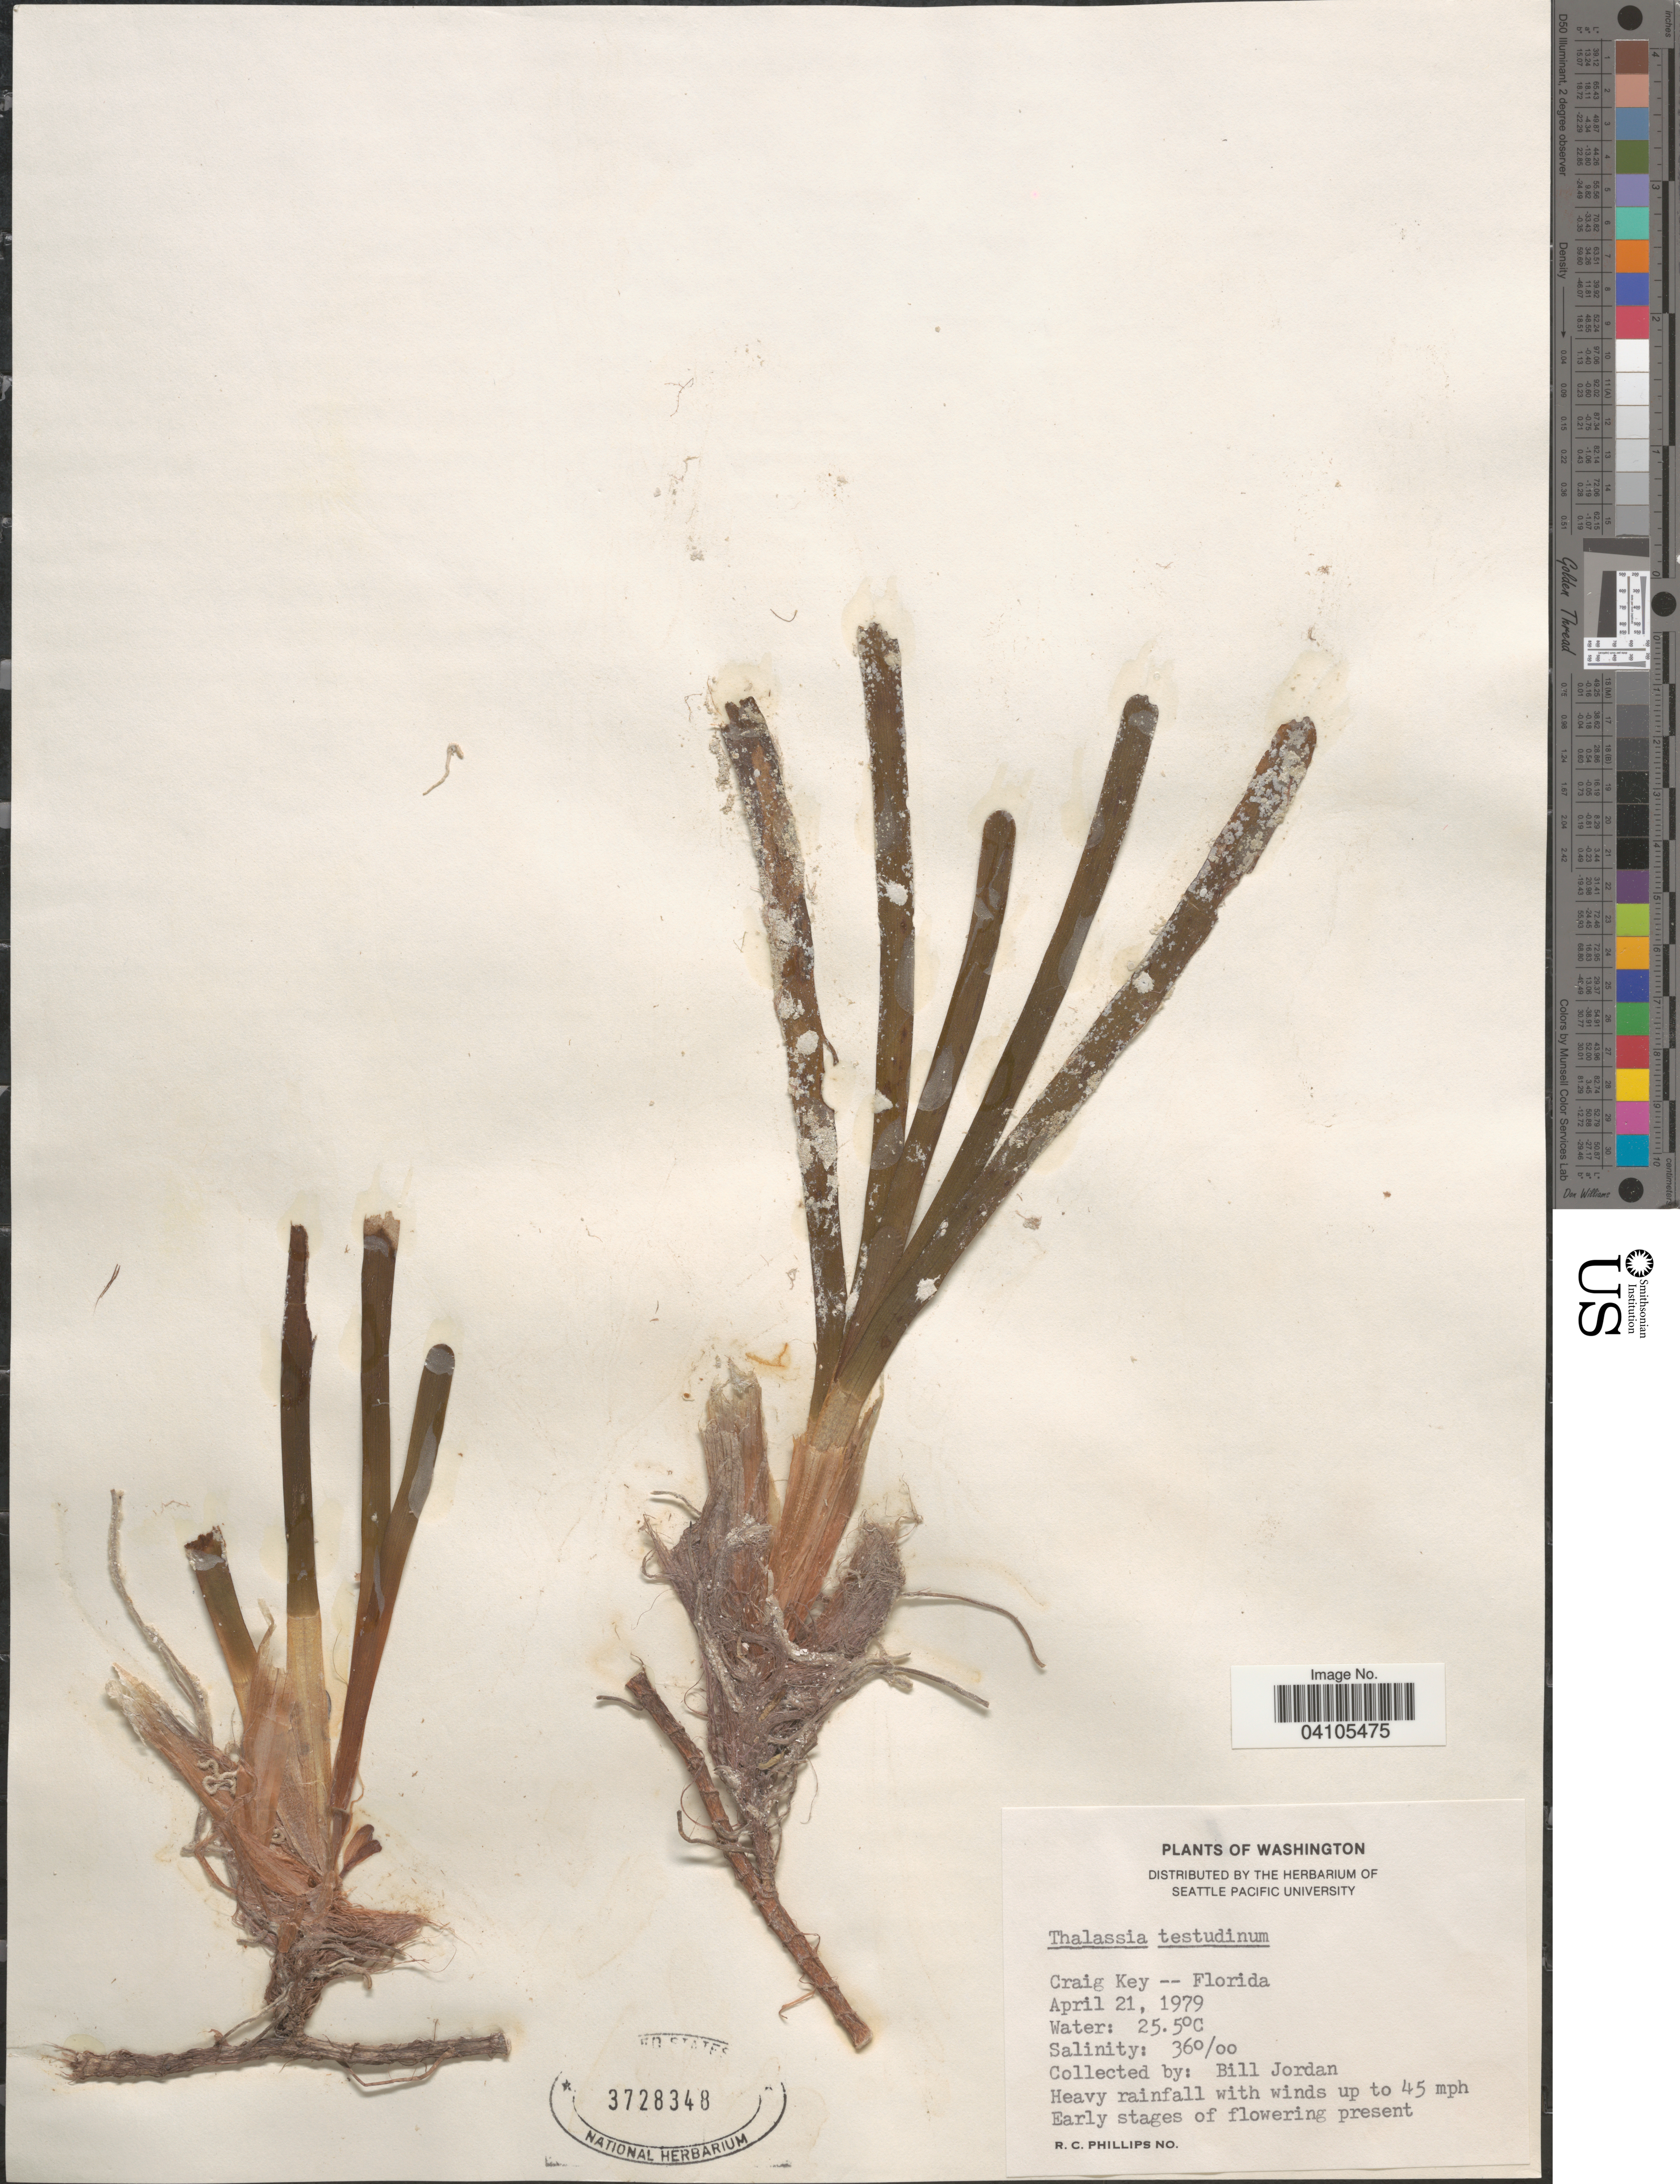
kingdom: Plantae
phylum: Tracheophyta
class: Liliopsida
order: Alismatales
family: Hydrocharitaceae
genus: Thalassia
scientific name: Thalassia testudinum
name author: Banks & Sol. ex K.D. Koenig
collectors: B. Jordan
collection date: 1979-04-21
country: United States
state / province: Florida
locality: Craig Key.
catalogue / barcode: US 3728348